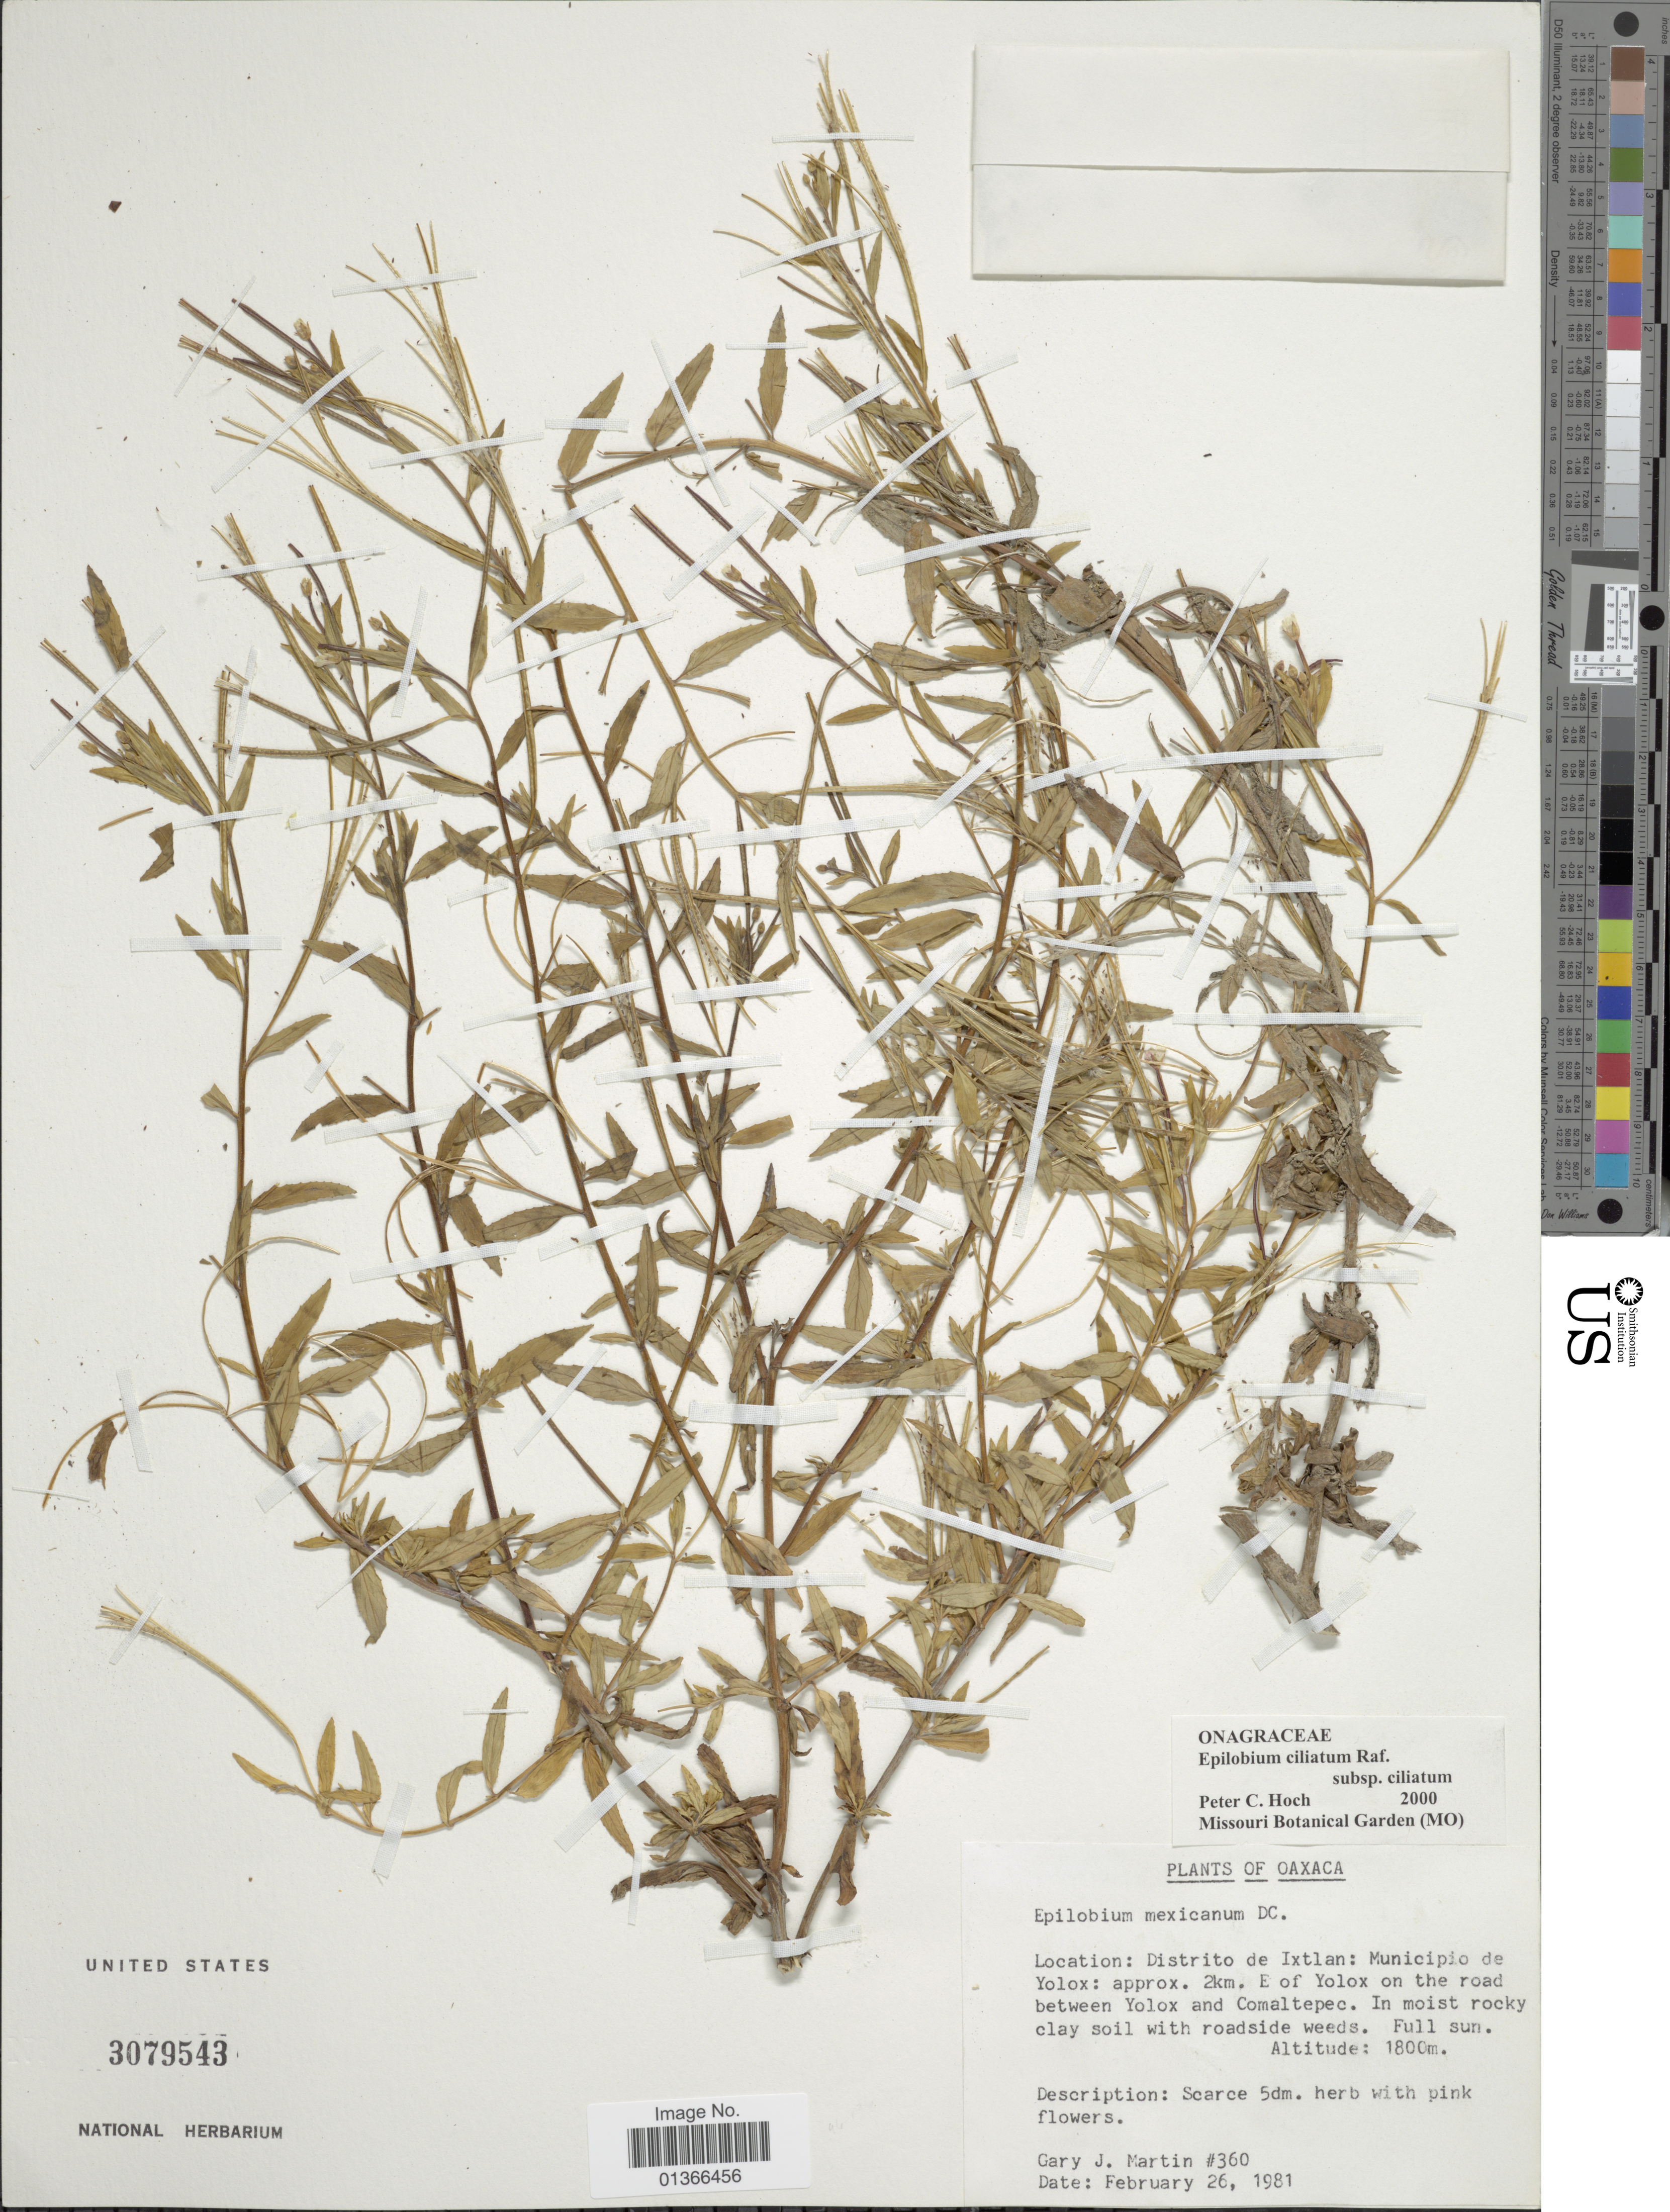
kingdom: Plantae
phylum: Tracheophyta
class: Magnoliopsida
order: Myrtales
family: Onagraceae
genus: Epilobium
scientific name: Epilobium ciliatum subsp. ciliatum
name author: Raf.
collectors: G. J. Martin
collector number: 360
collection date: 1981-02-26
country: Mexico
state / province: Oaxaca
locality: Distrito de Ixtlan: Municipio de Yolox: approx. 2km. E of Yolox on the road betweenn Yolox and Comaltepec.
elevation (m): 1800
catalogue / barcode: US 3079543